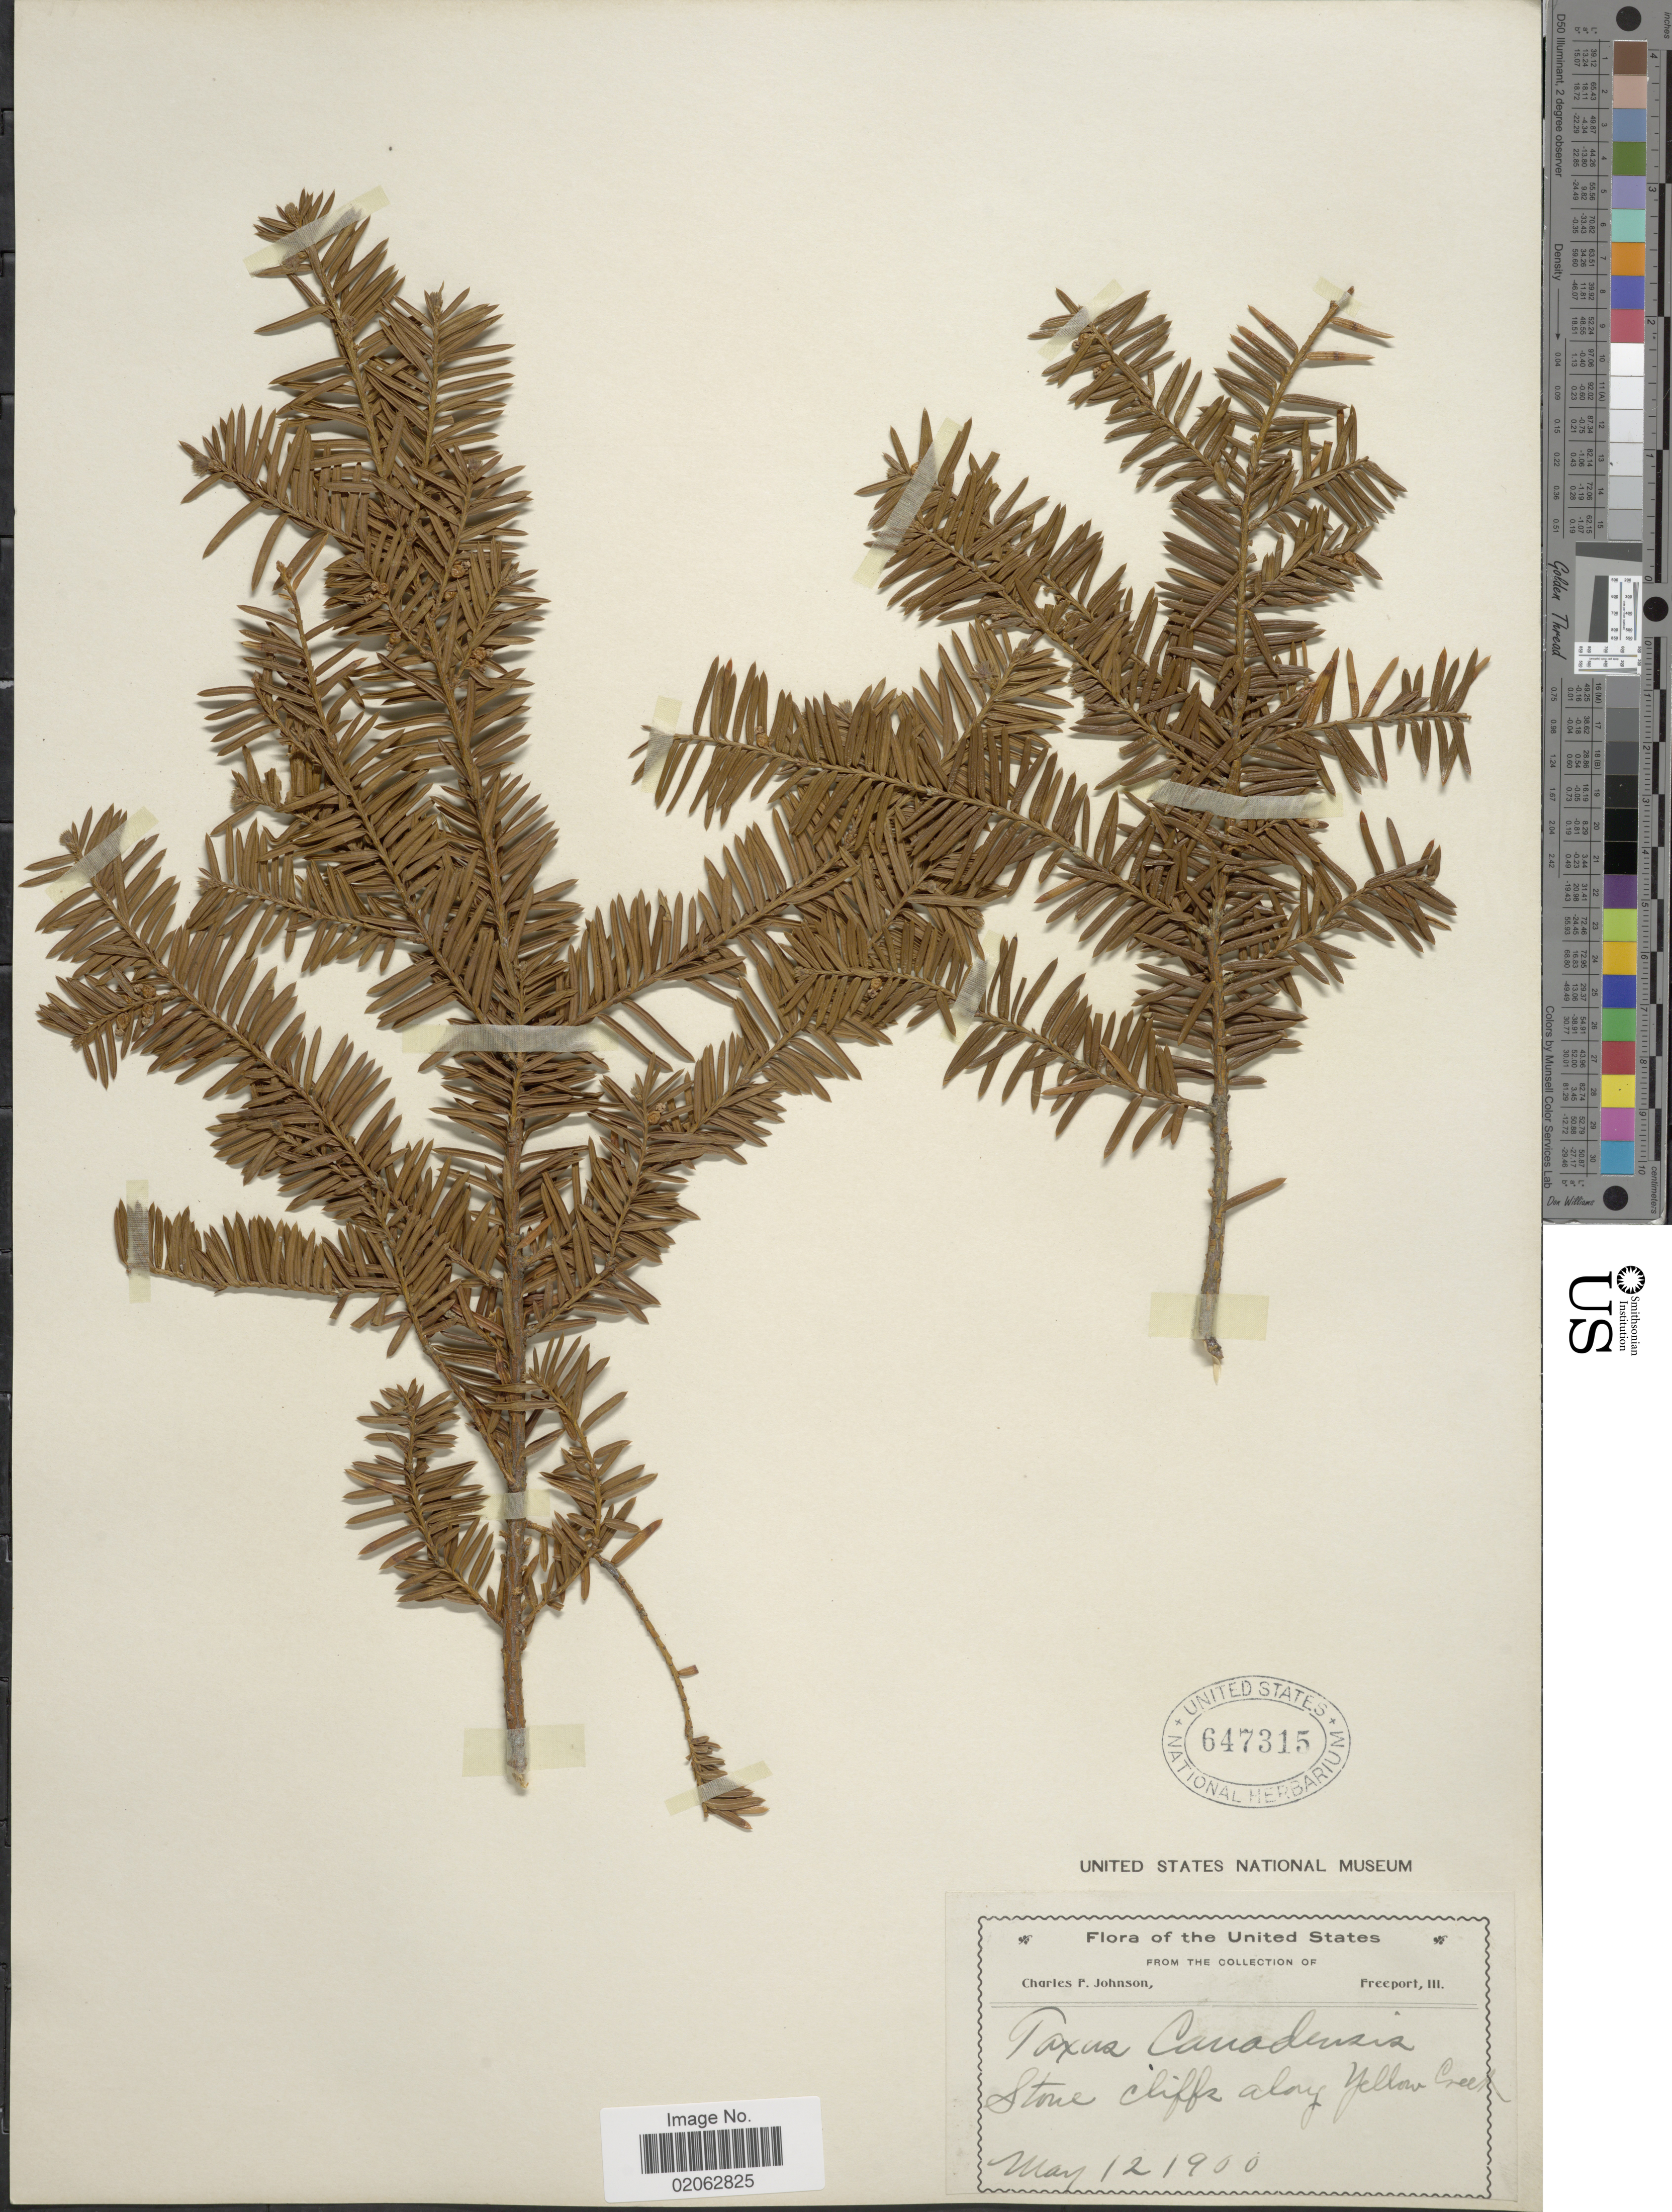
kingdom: Plantae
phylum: Tracheophyta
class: Pinopsida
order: Pinales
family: Taxaceae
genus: Taxus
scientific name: Taxus canadensis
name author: Marshall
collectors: C. Johnson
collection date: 1900-05-12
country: United States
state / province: Illinois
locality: Freeport [unsure placement], Stone cliffs along Yellow Creek.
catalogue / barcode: US 647315